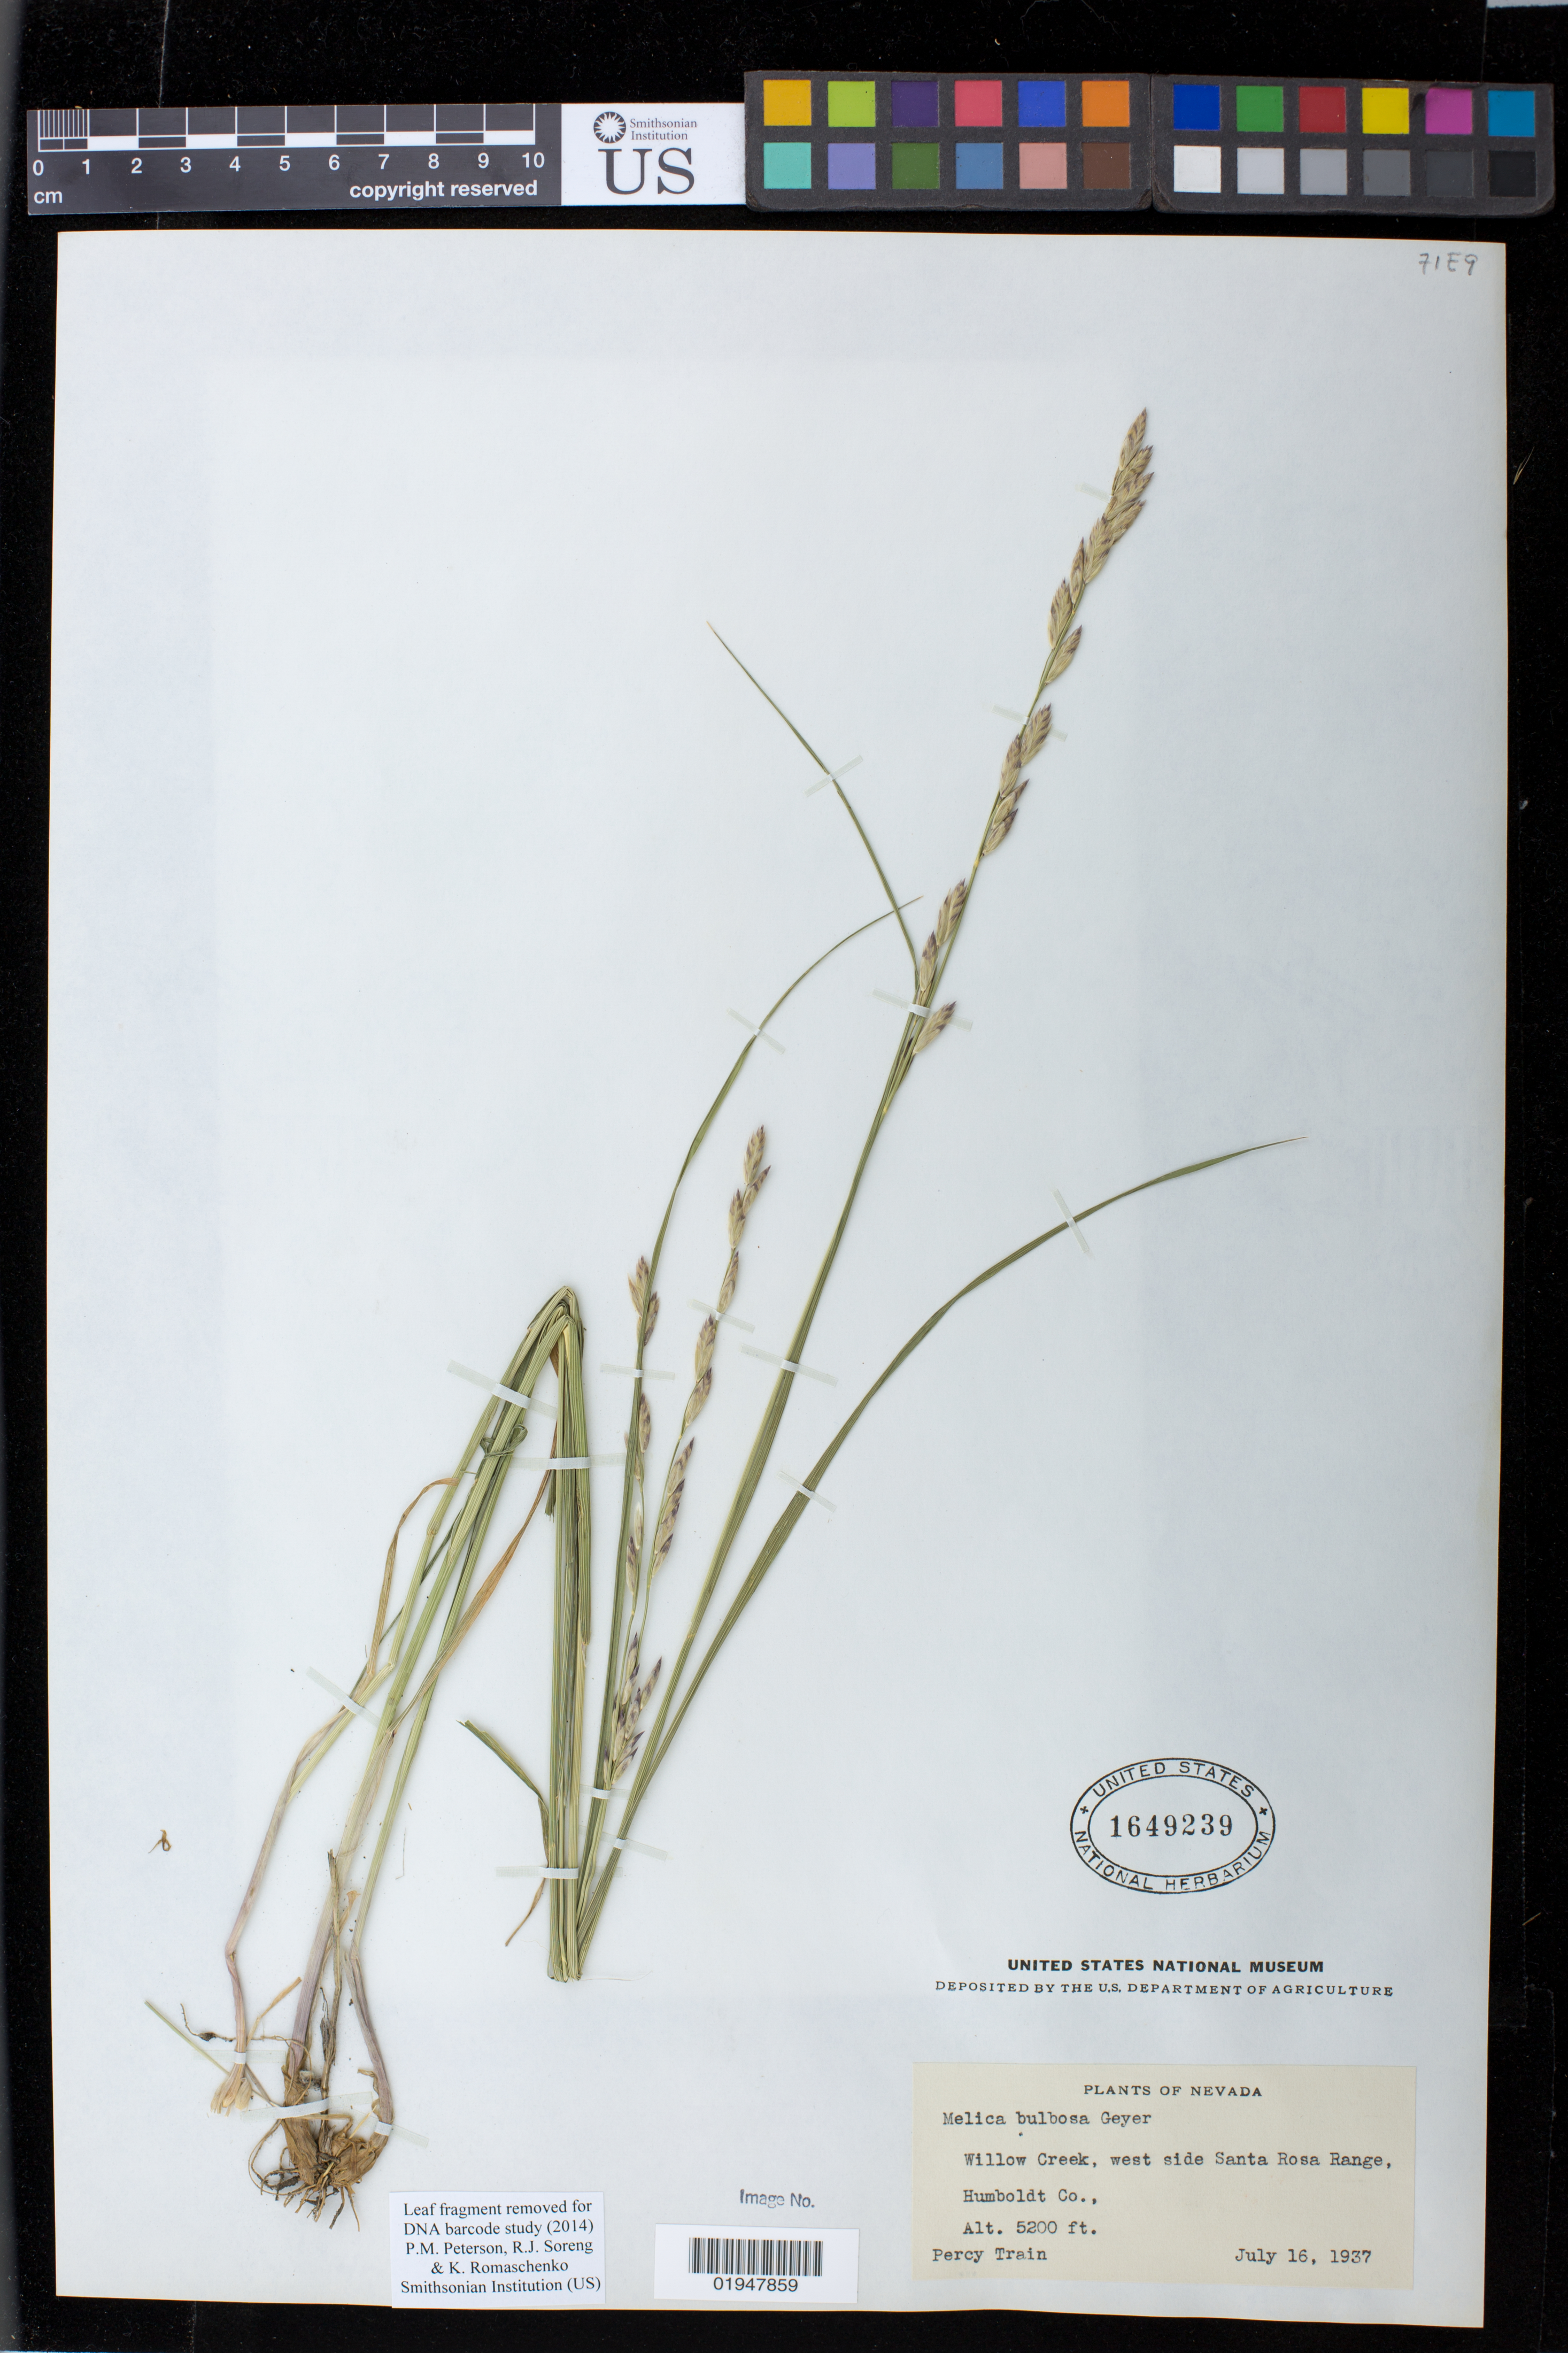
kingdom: Plantae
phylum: Tracheophyta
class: Liliopsida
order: Poales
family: Poaceae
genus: Melica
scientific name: Melica bulbosa Geyer ex Thurb., nom. illeg.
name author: Geyer ex Thurb.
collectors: P. Train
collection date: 1937-07-16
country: United States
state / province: Nevada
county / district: Humboldt County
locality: Willow Creek, west side Santa Rosa Range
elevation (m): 1585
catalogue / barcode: US 1649239